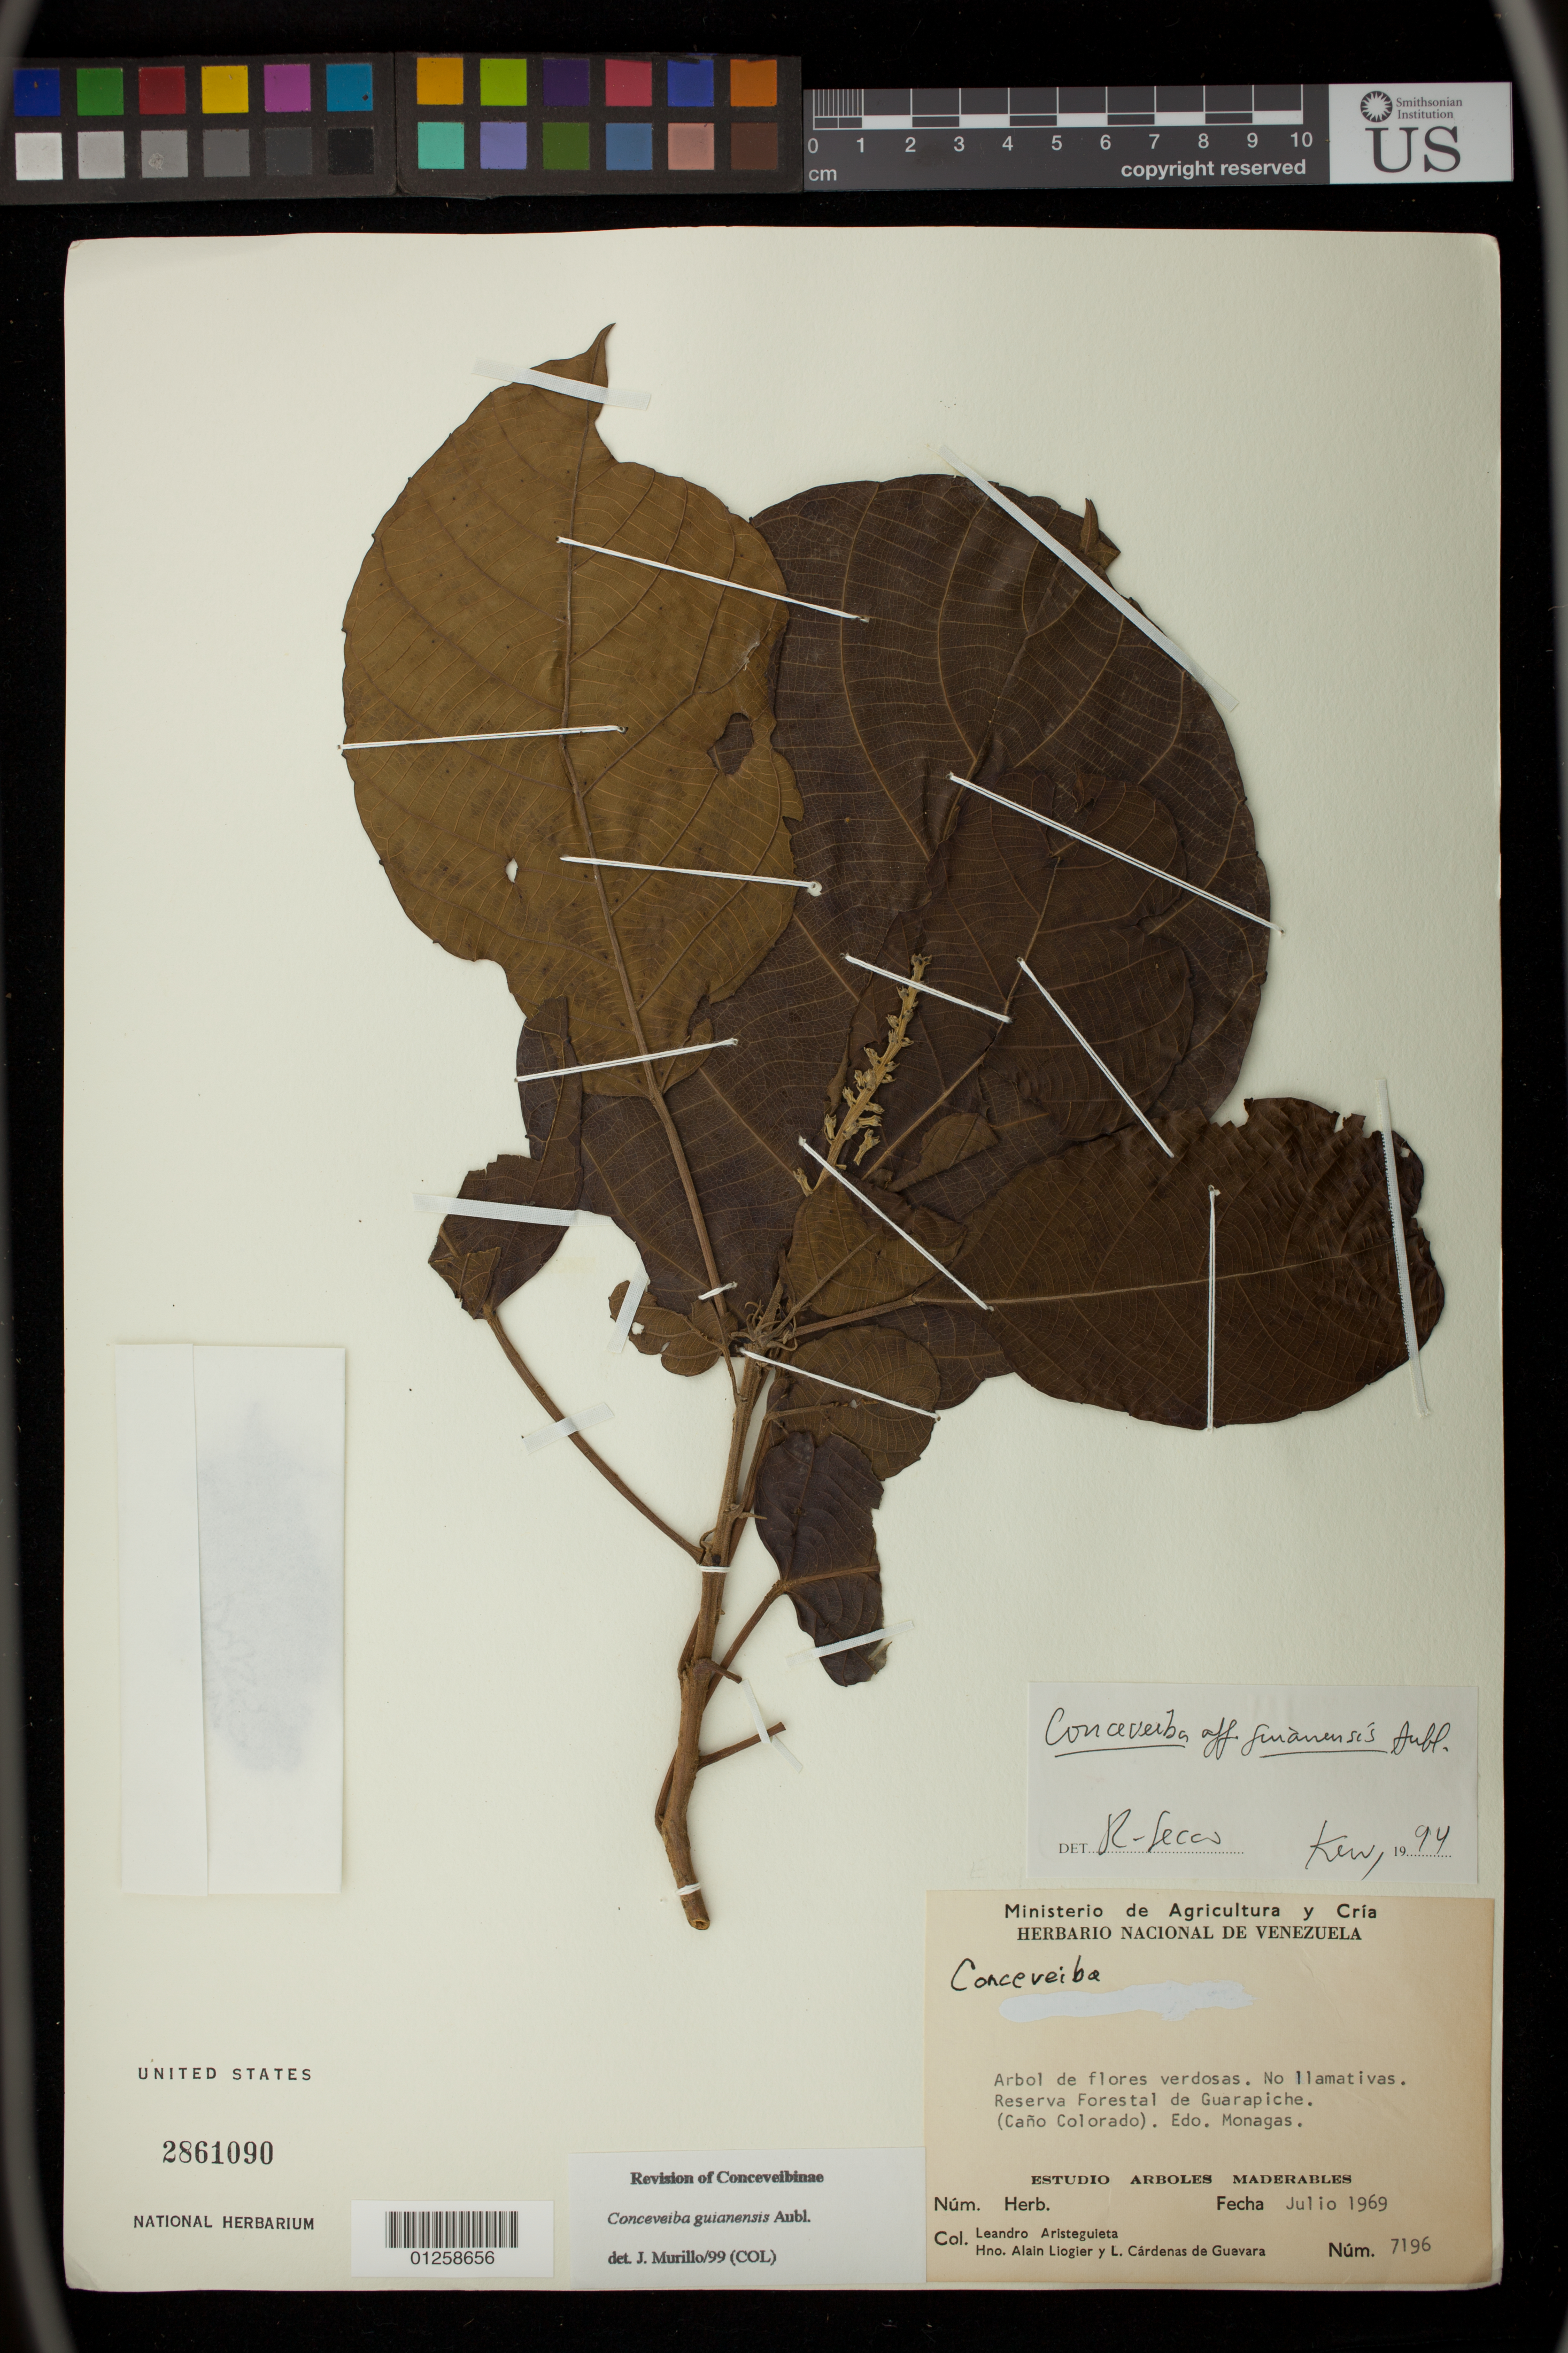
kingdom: Plantae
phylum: Tracheophyta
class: Magnoliopsida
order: Malpighiales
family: Euphorbiaceae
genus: Conceveiba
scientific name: Conceveiba guianensis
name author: Aubl.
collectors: A. H. Liogier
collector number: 7196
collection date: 1969-07-01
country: Venezuela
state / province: Monagas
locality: Reserva Forestal de Guarapiche (Cano Colorado) edo. Monagas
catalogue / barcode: US 2861090